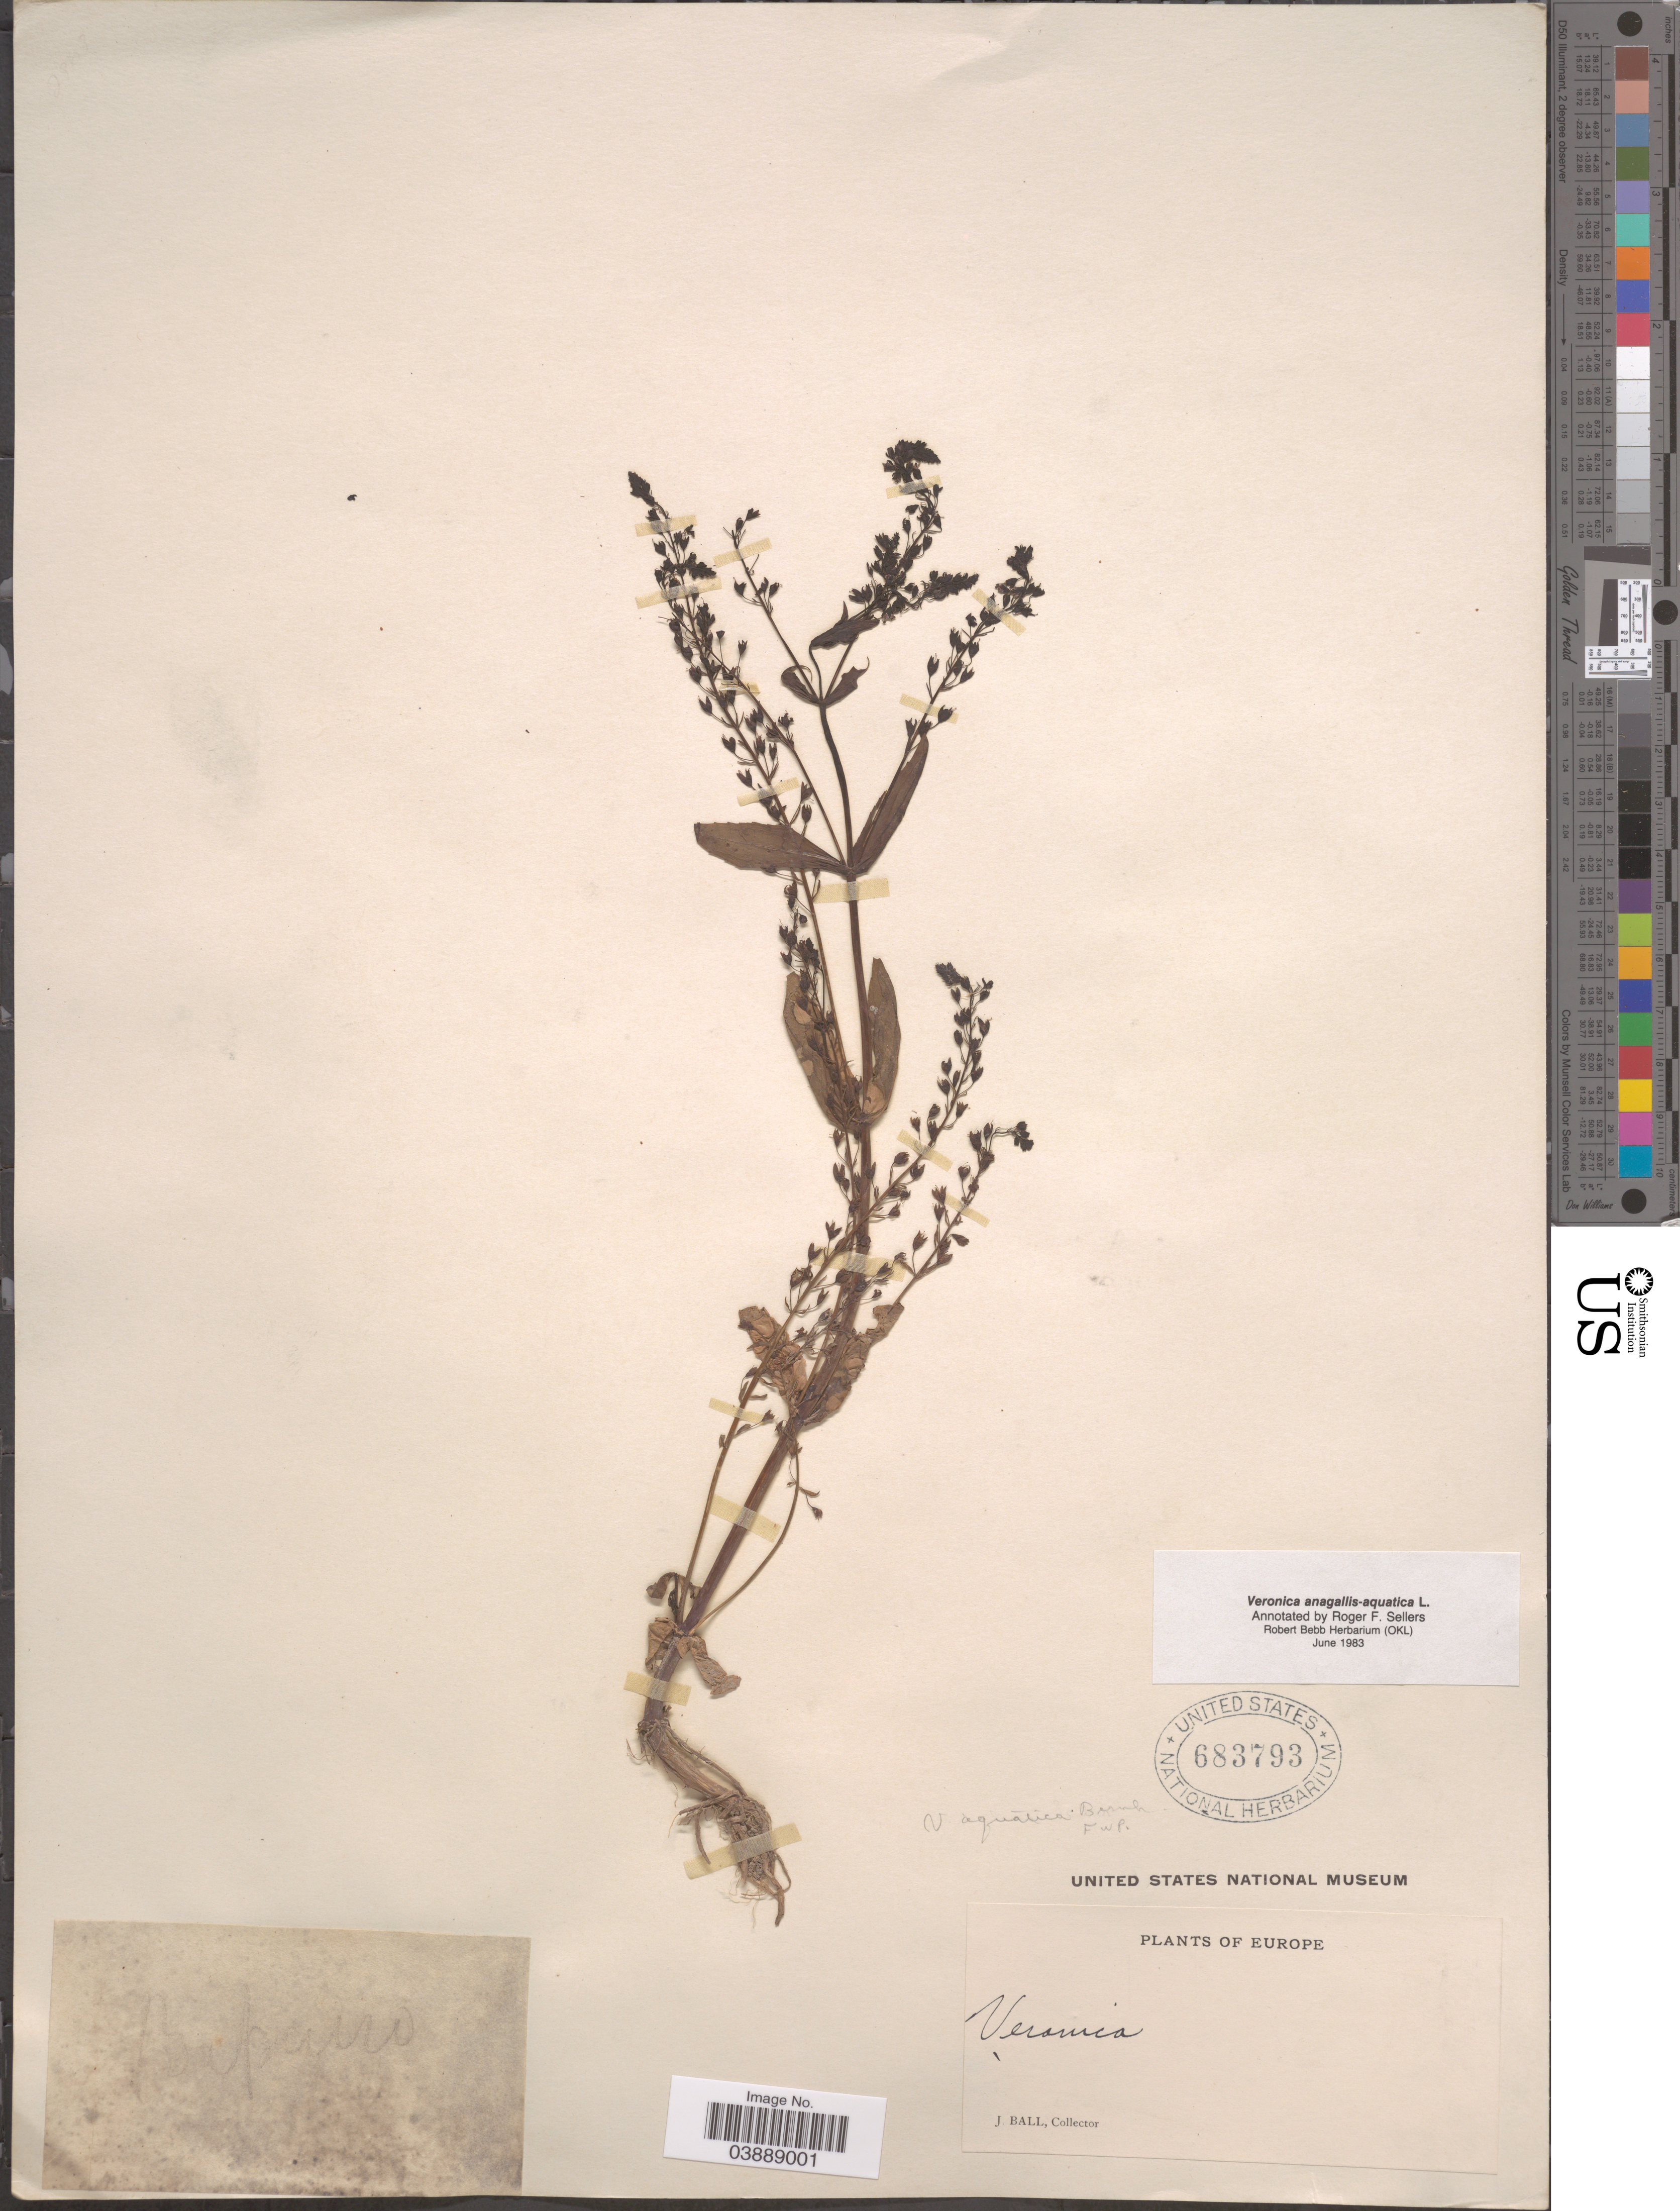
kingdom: Plantae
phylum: Tracheophyta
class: Magnoliopsida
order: Lamiales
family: Plantaginaceae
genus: Veronica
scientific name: Veronica anagallis-aquatica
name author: L.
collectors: J. Ball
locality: Europe.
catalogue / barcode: US 683793